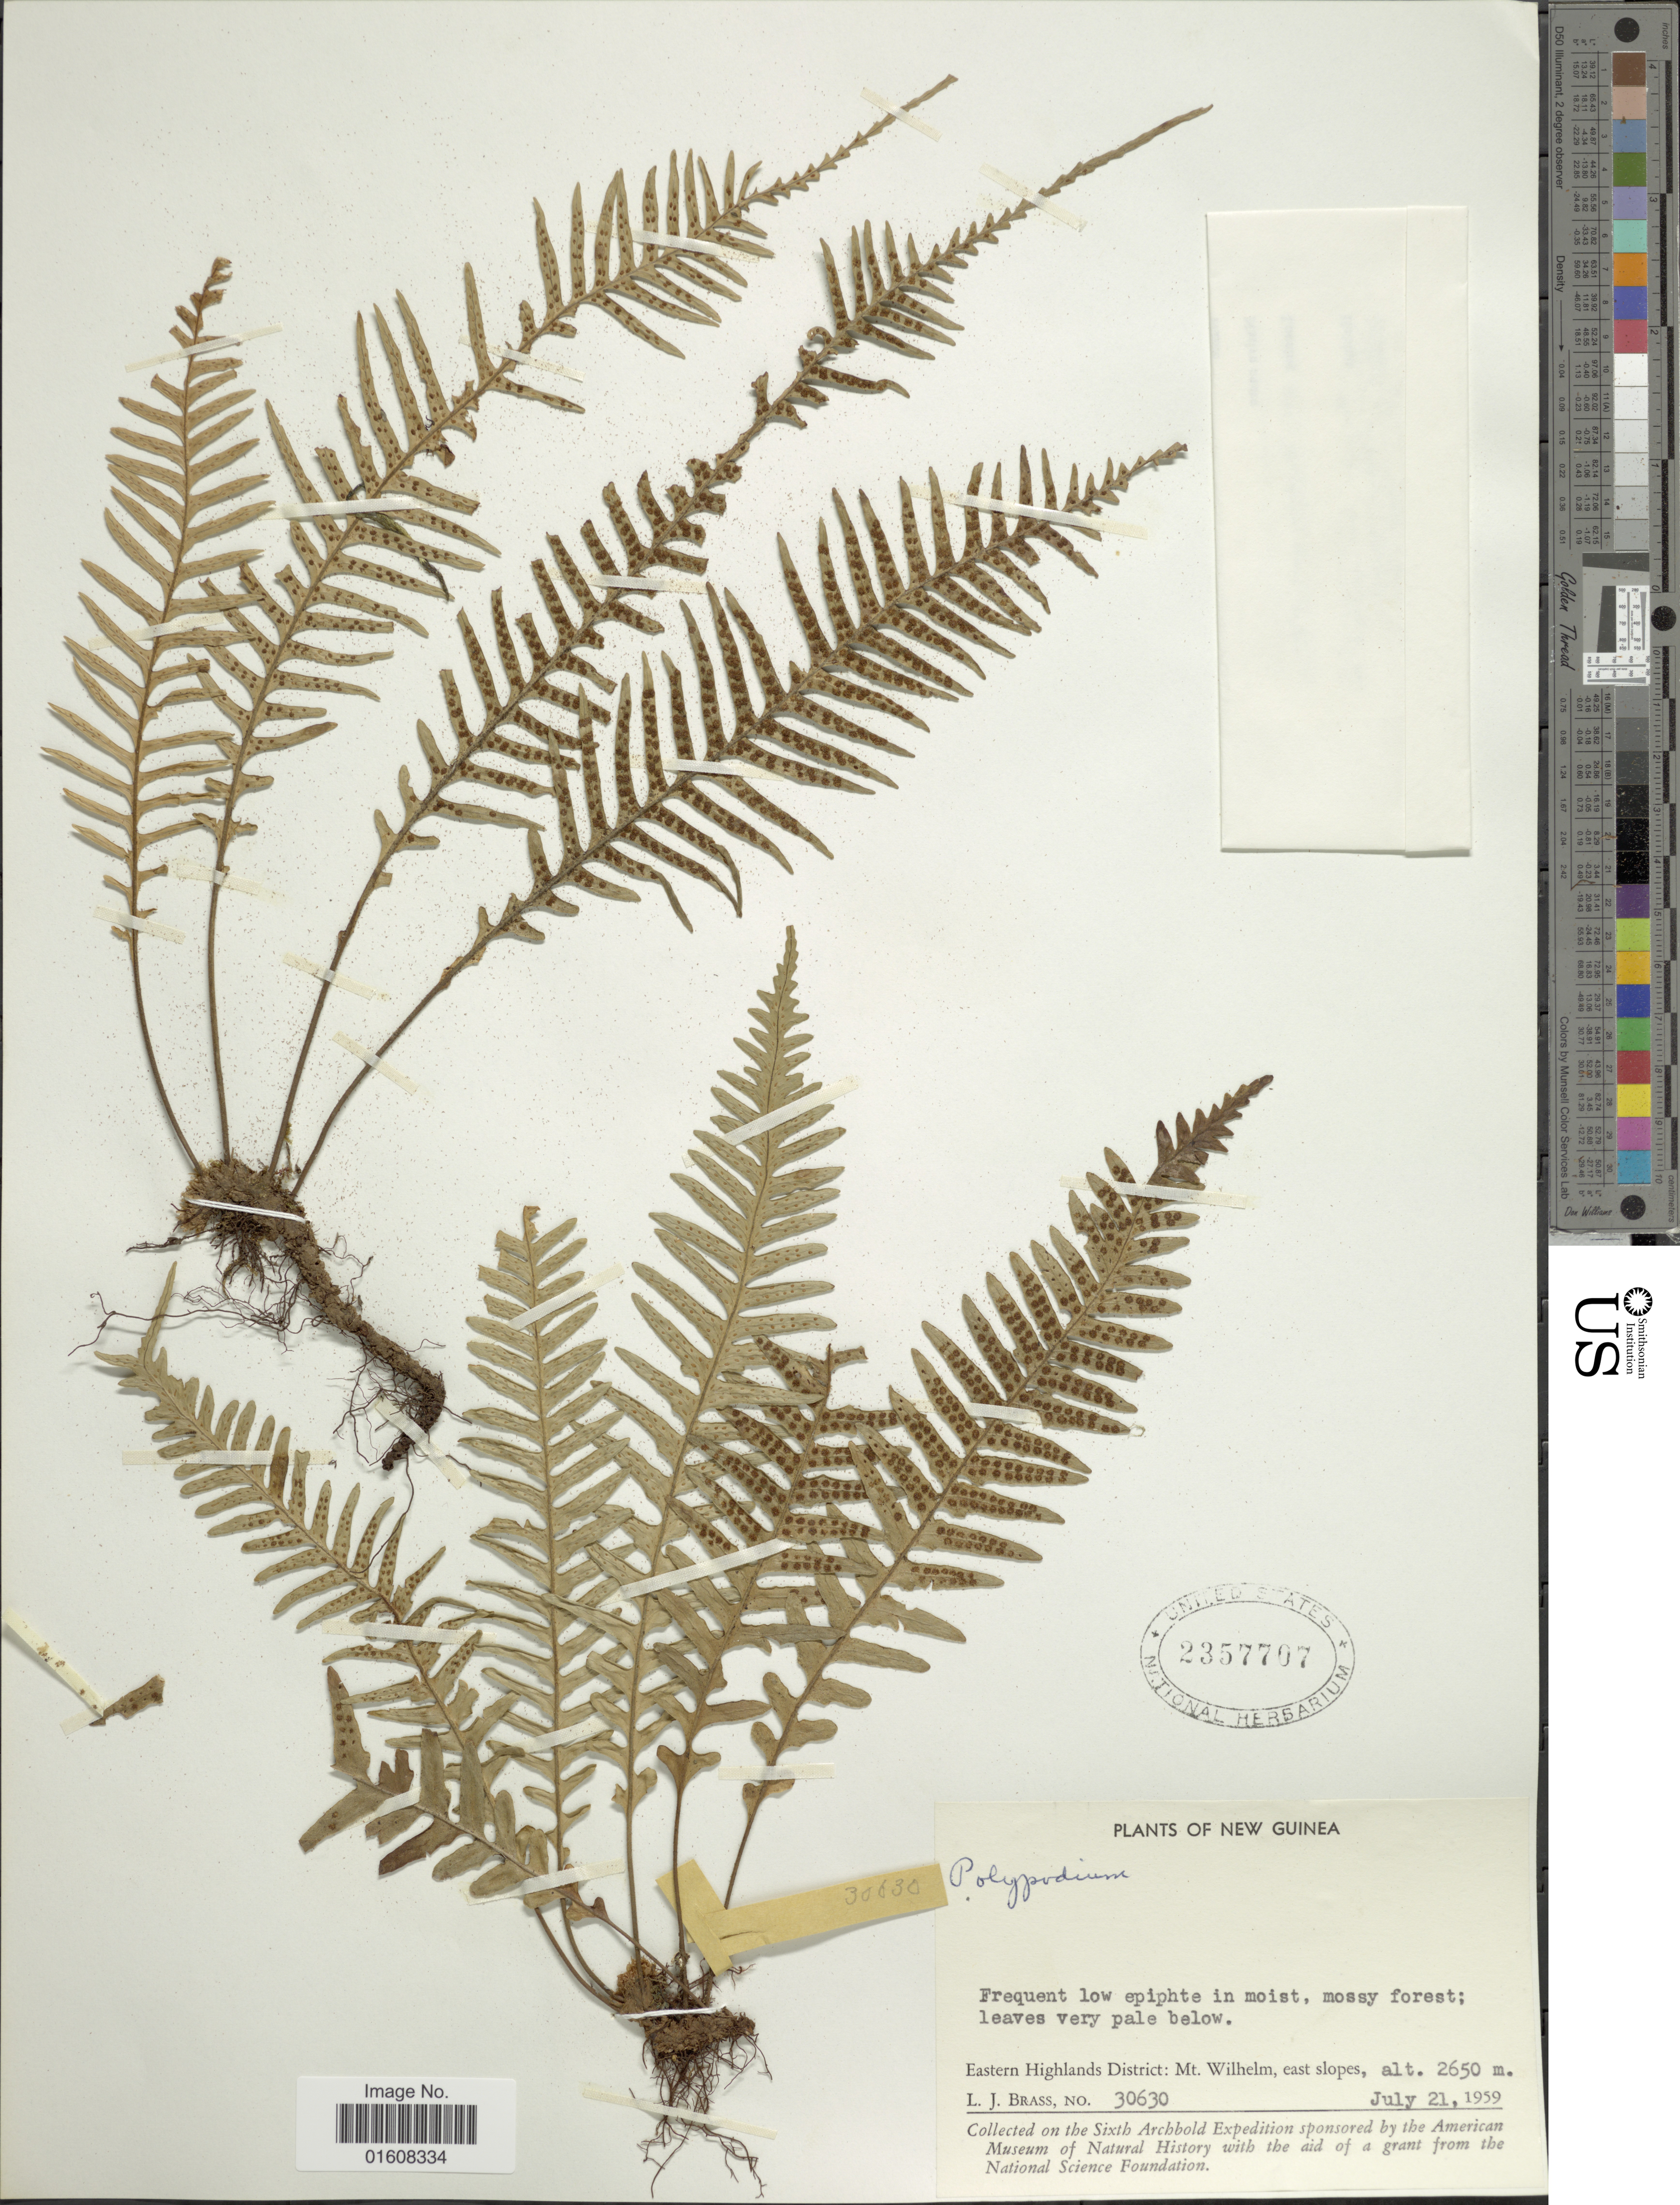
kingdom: Plantae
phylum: Tracheophyta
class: Polypodiopsida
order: Polypodiales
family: Polypodiaceae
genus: Grammitis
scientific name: Grammitis sp.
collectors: L. J. Brass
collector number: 30630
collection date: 1959-07-21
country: Papua New Guinea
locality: New Guinea. Eastern Highlands District: Mt. Wilhelm, east slopes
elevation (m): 2650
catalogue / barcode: US 2357707